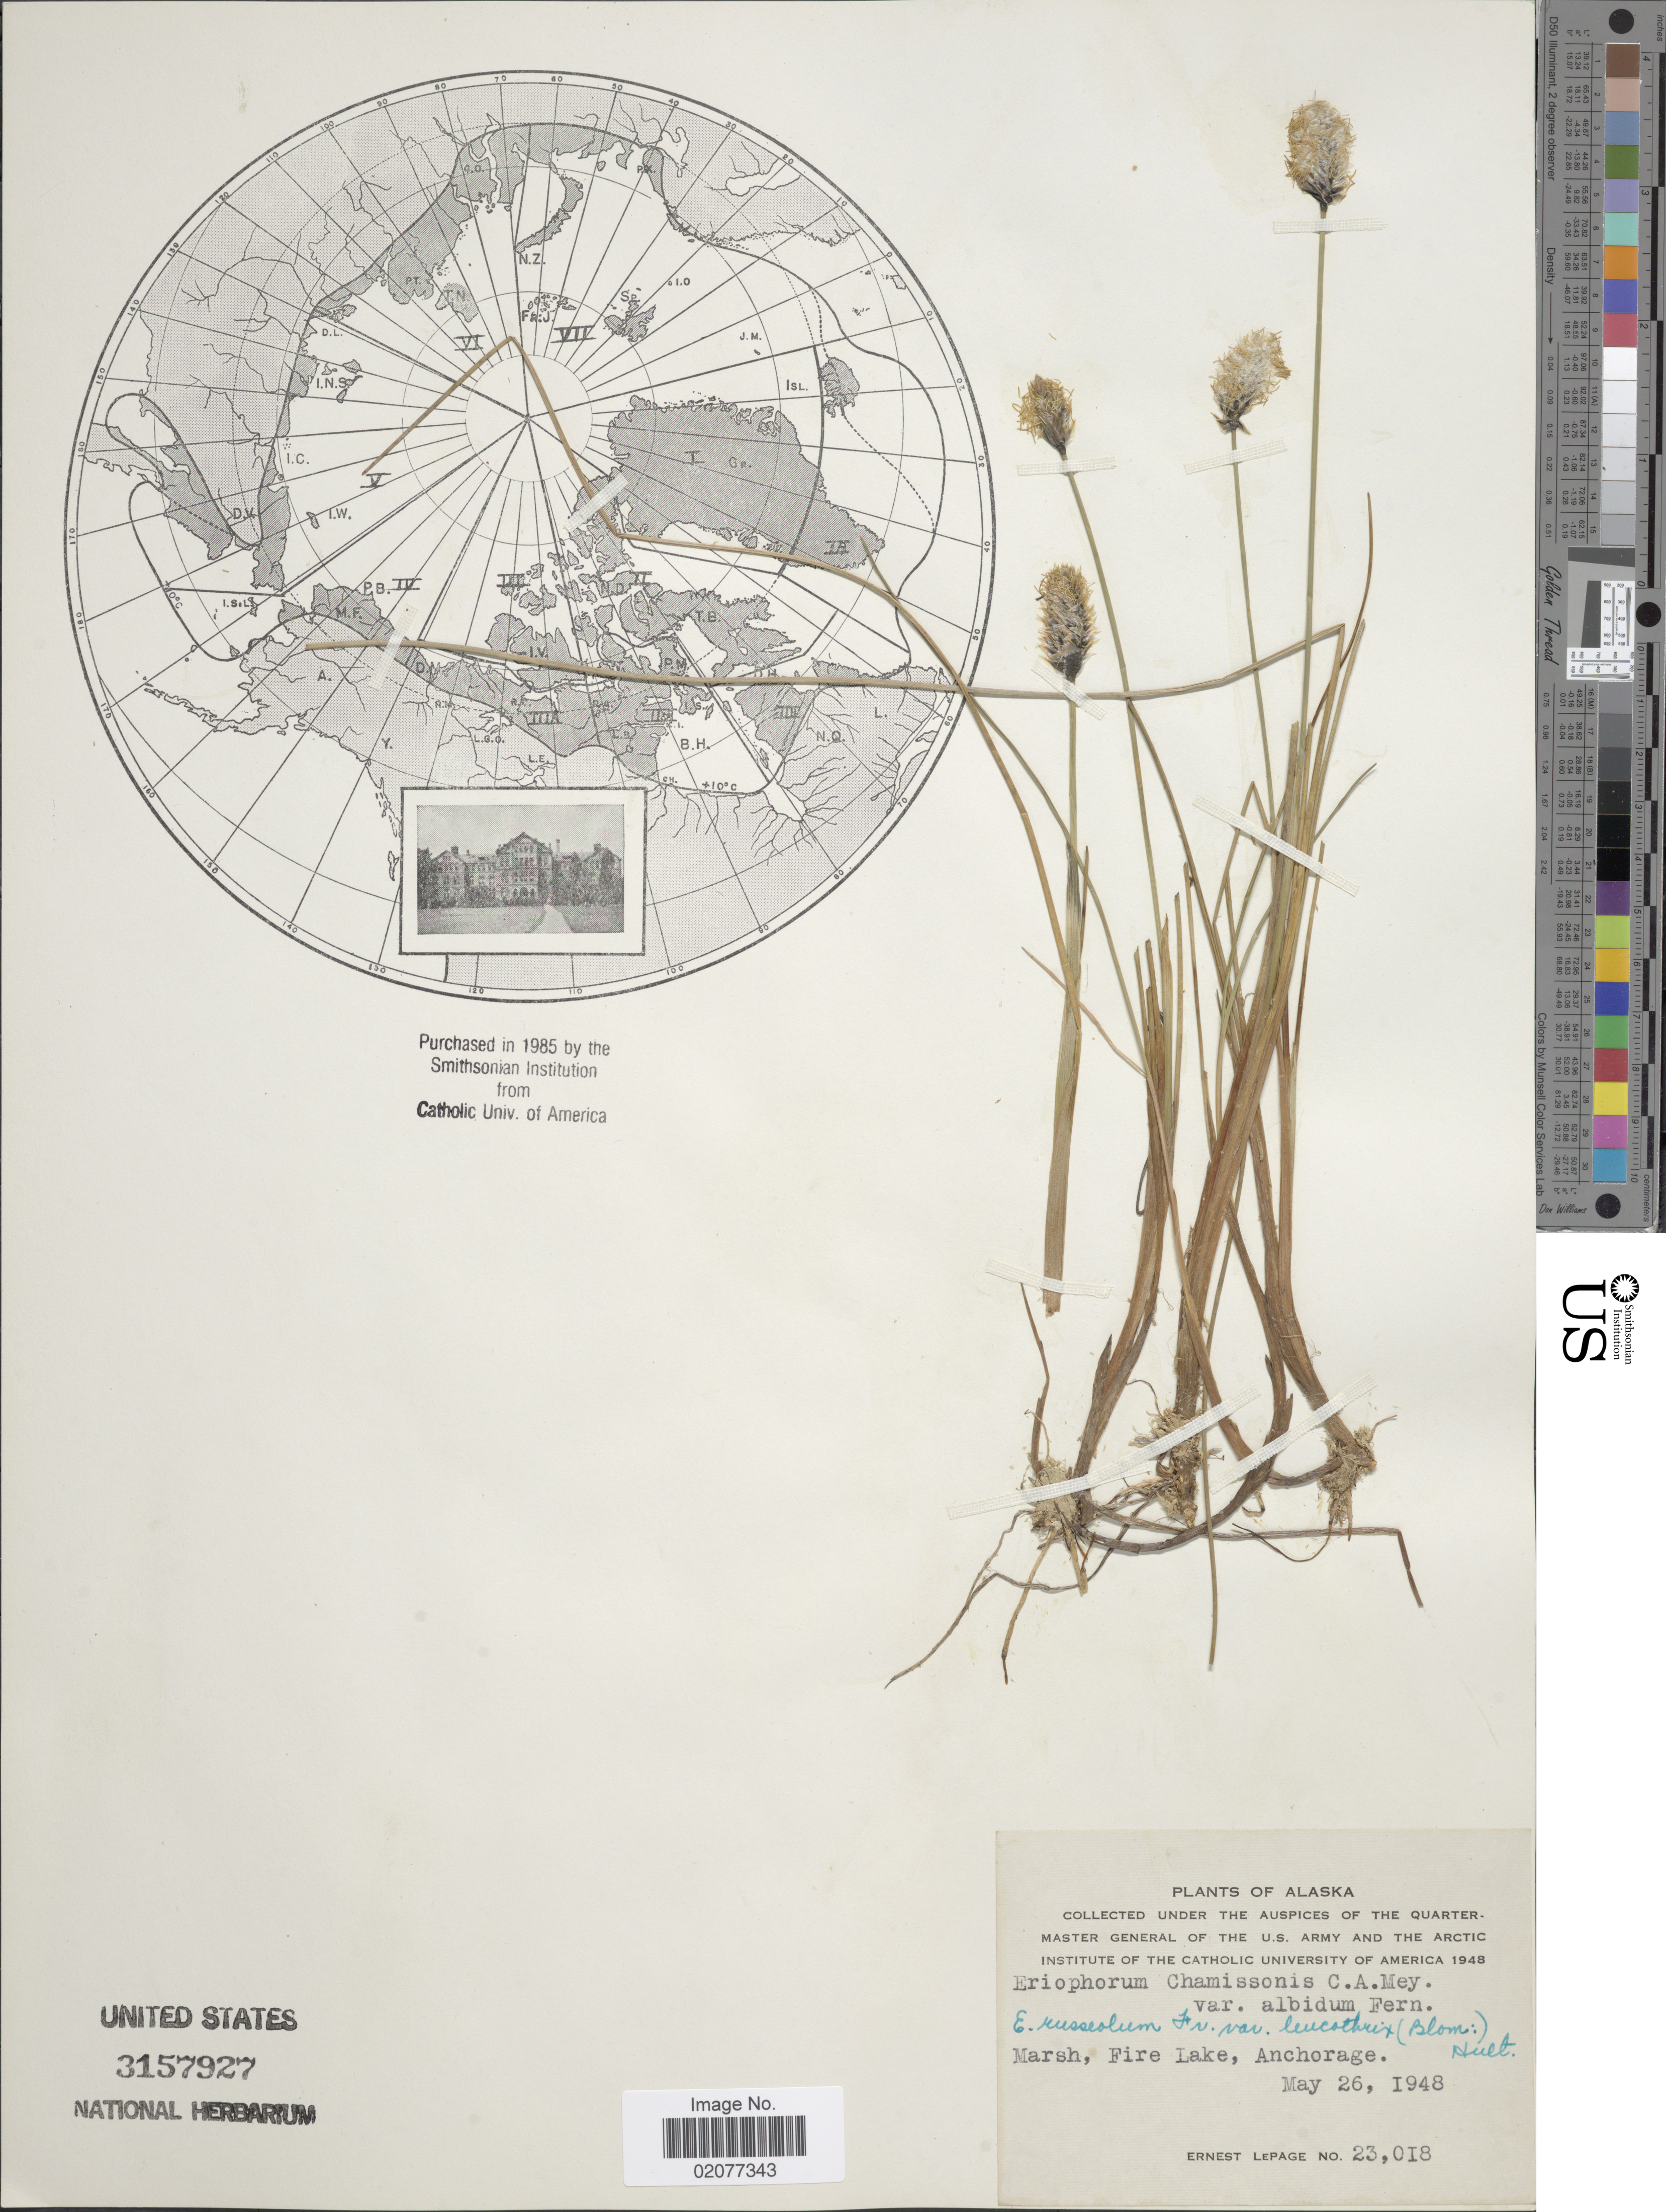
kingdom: Plantae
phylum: Tracheophyta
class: Liliopsida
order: Poales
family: Cyperaceae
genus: Eriophorum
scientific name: Eriophorum chamissonis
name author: C.A. Mey.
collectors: E. Lepage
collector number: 23018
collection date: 1948-05-26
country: United States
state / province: Alaska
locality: Alaska. Marsh, Fire Lake, Anchorage.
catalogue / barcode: US 3157927